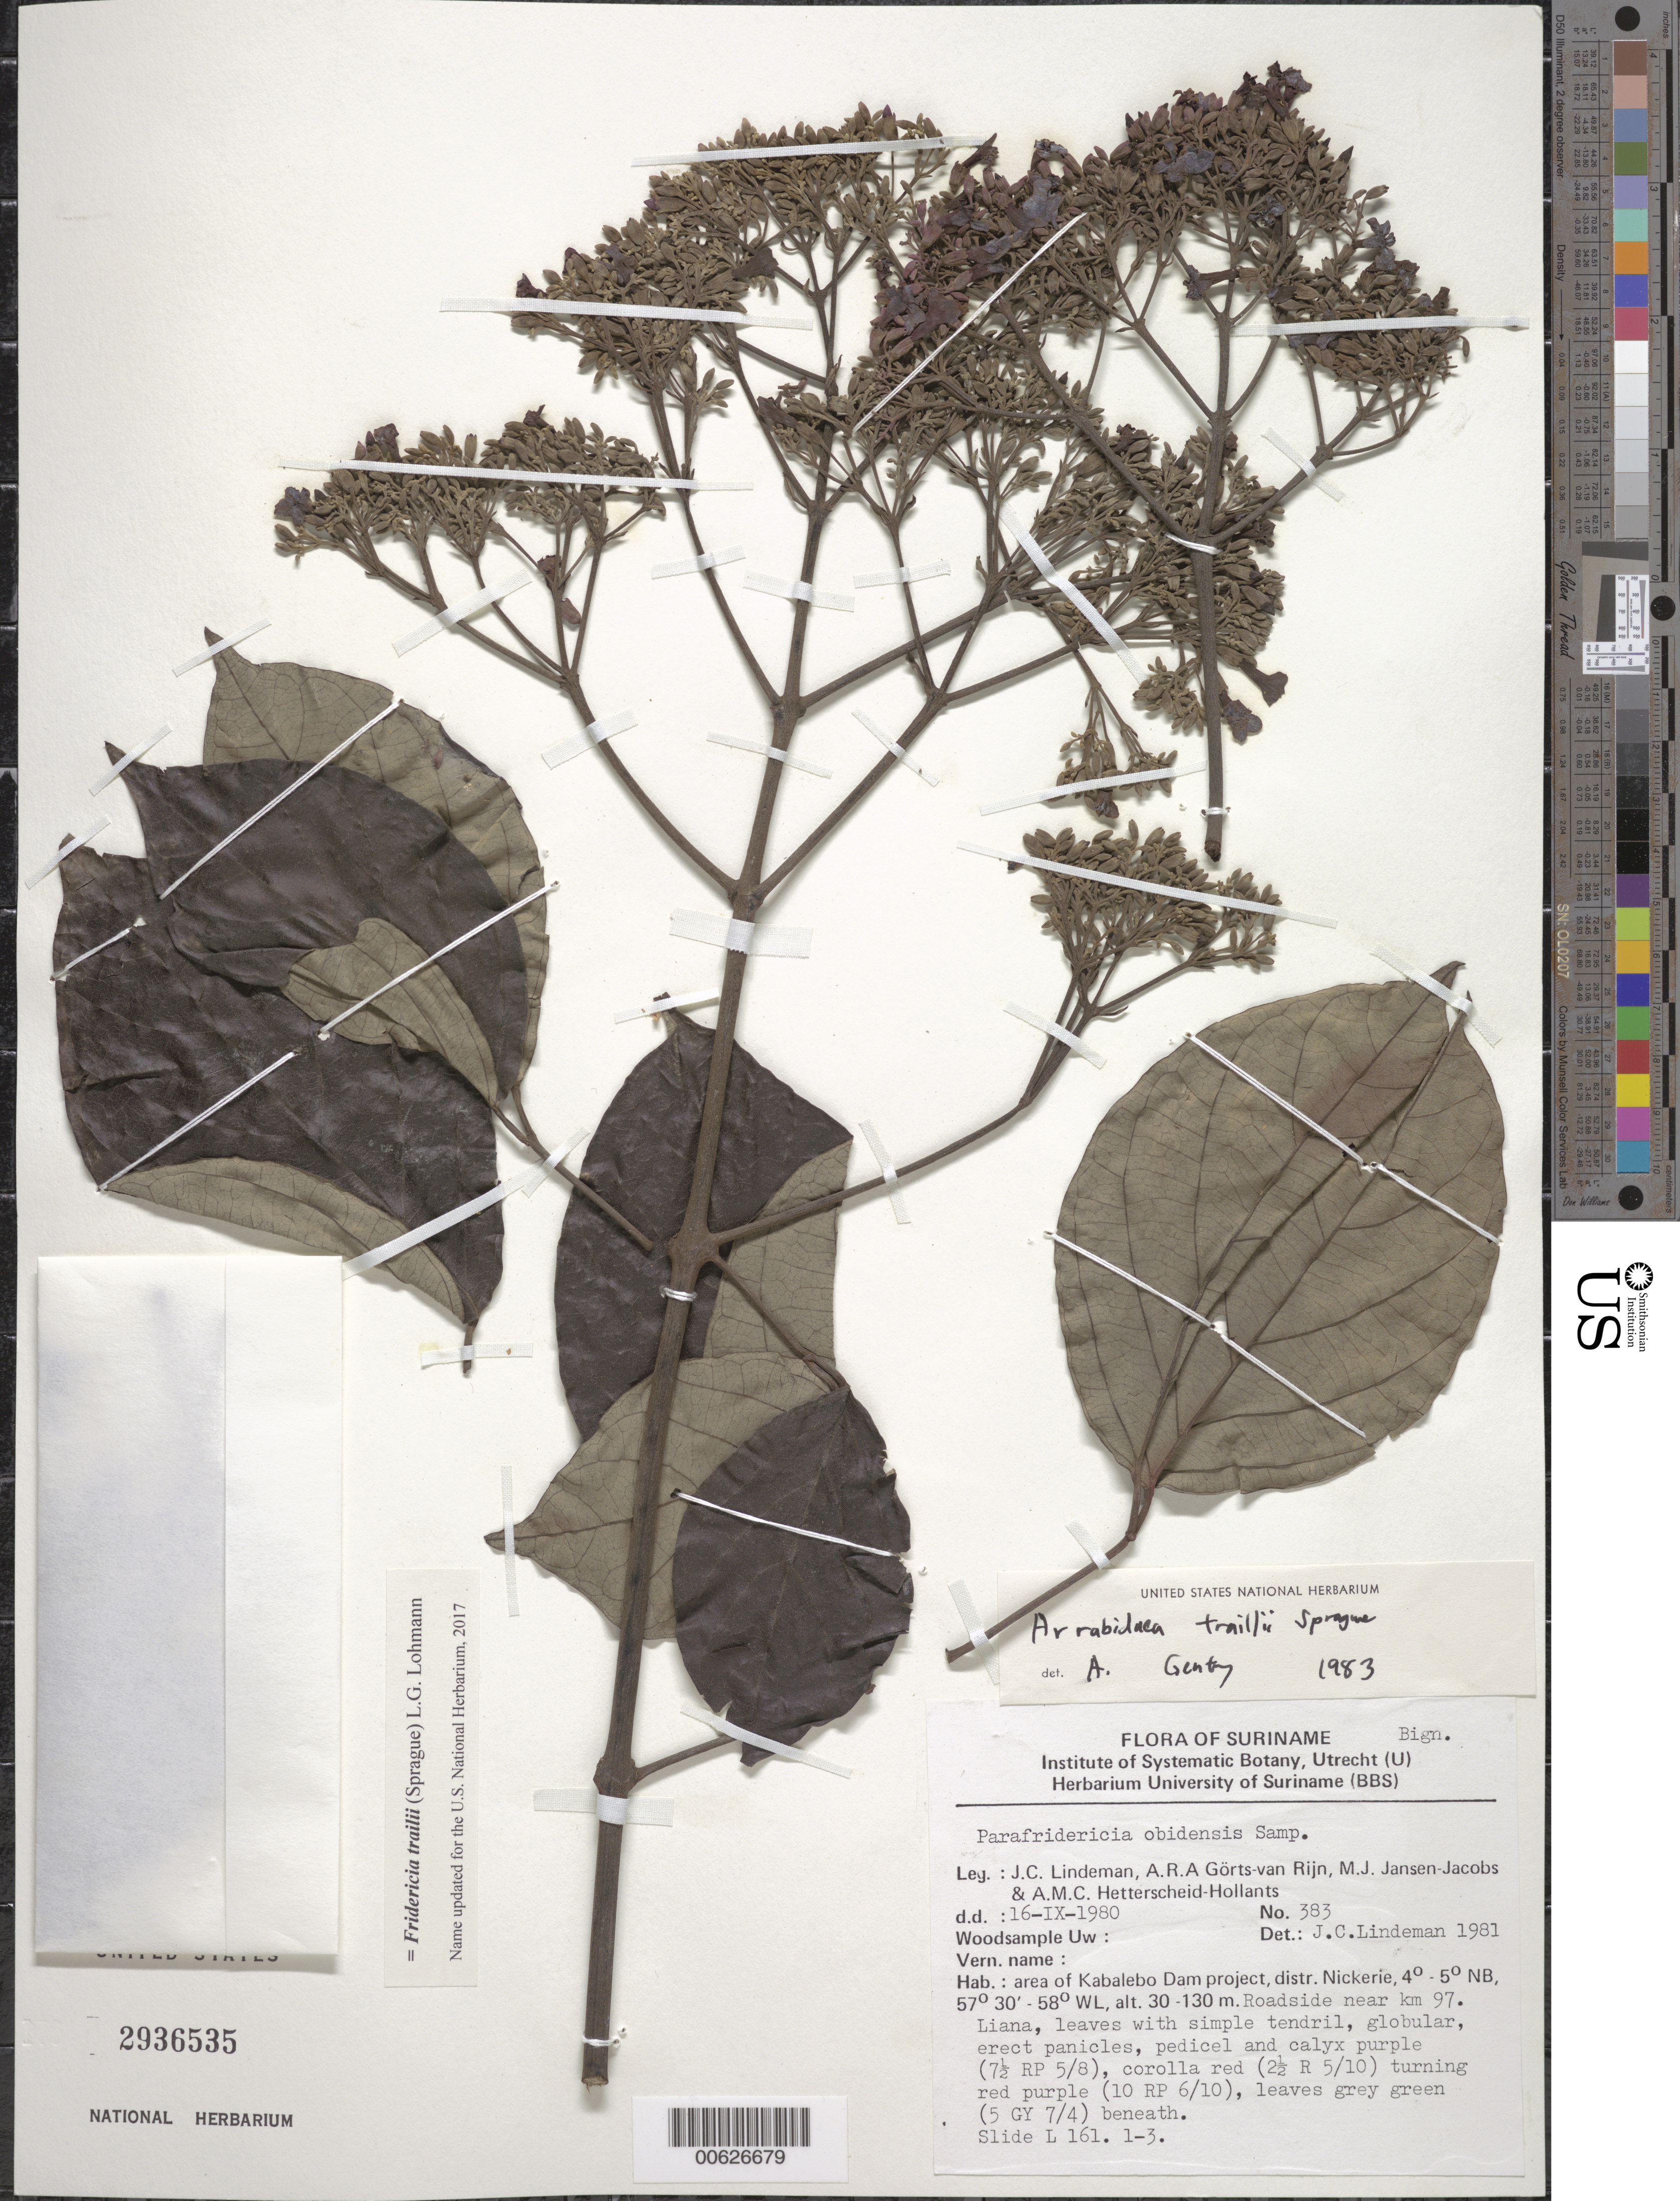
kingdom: Plantae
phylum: Tracheophyta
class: Magnoliopsida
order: Lamiales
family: Bignoniaceae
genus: Fridericia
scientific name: Fridericia trailii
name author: (Sprague) L.G. Lohmann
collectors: J. C. Lindeman, A. .R. A. Görts-van Rijn, M. J. Jansen-Jacobs & A. Hetterscheid-Hollants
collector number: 80 383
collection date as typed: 16-Sep-80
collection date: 1980-09-16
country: Suriname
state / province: Nickerie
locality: Kabalebo Dam project area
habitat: Roadside near km 97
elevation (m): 30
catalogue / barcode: US 2936535